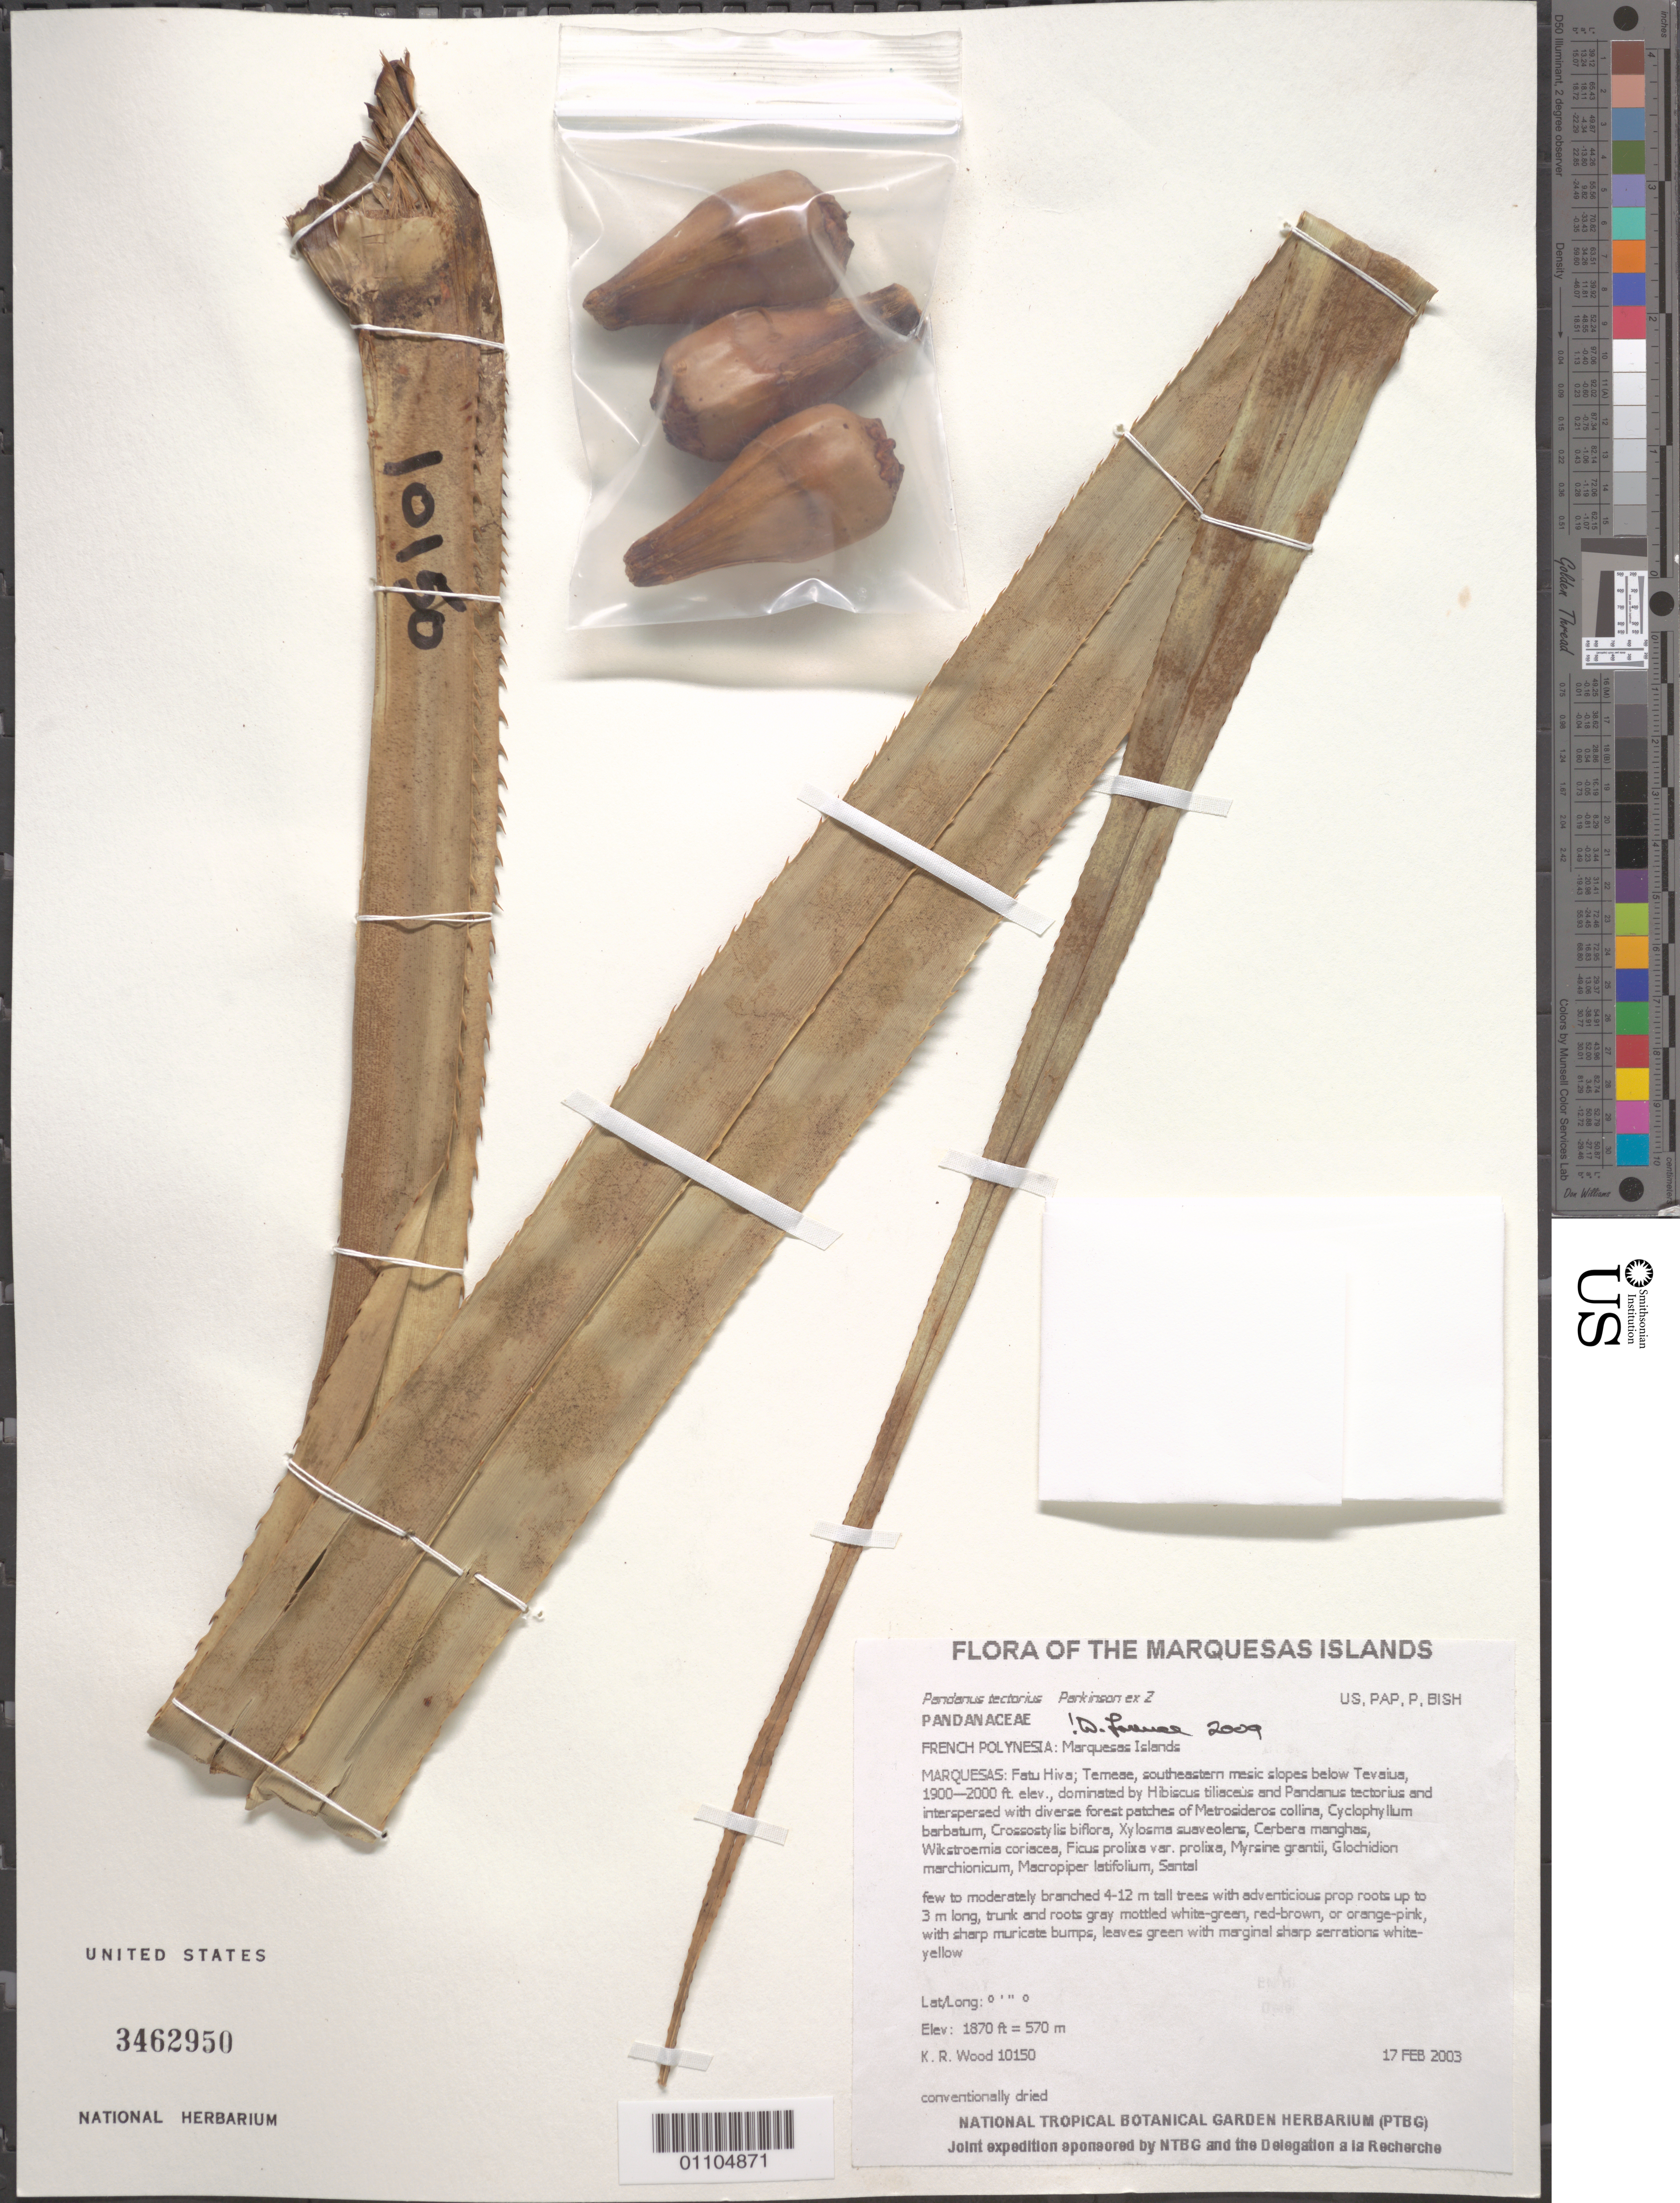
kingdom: Plantae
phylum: Tracheophyta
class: Liliopsida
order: Pandanales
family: Pandanaceae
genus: Pandanus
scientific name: Pandanus tectorius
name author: Parkinson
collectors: K. R. Wood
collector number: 10150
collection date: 2003-02-17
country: French Polynesia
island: Fatu Hiva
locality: Temeae, southeastern mesic slopes below Tevaiua; mid-slope, N aspect, moderate slope, scattered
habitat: Mesic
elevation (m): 570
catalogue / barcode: US 3462950